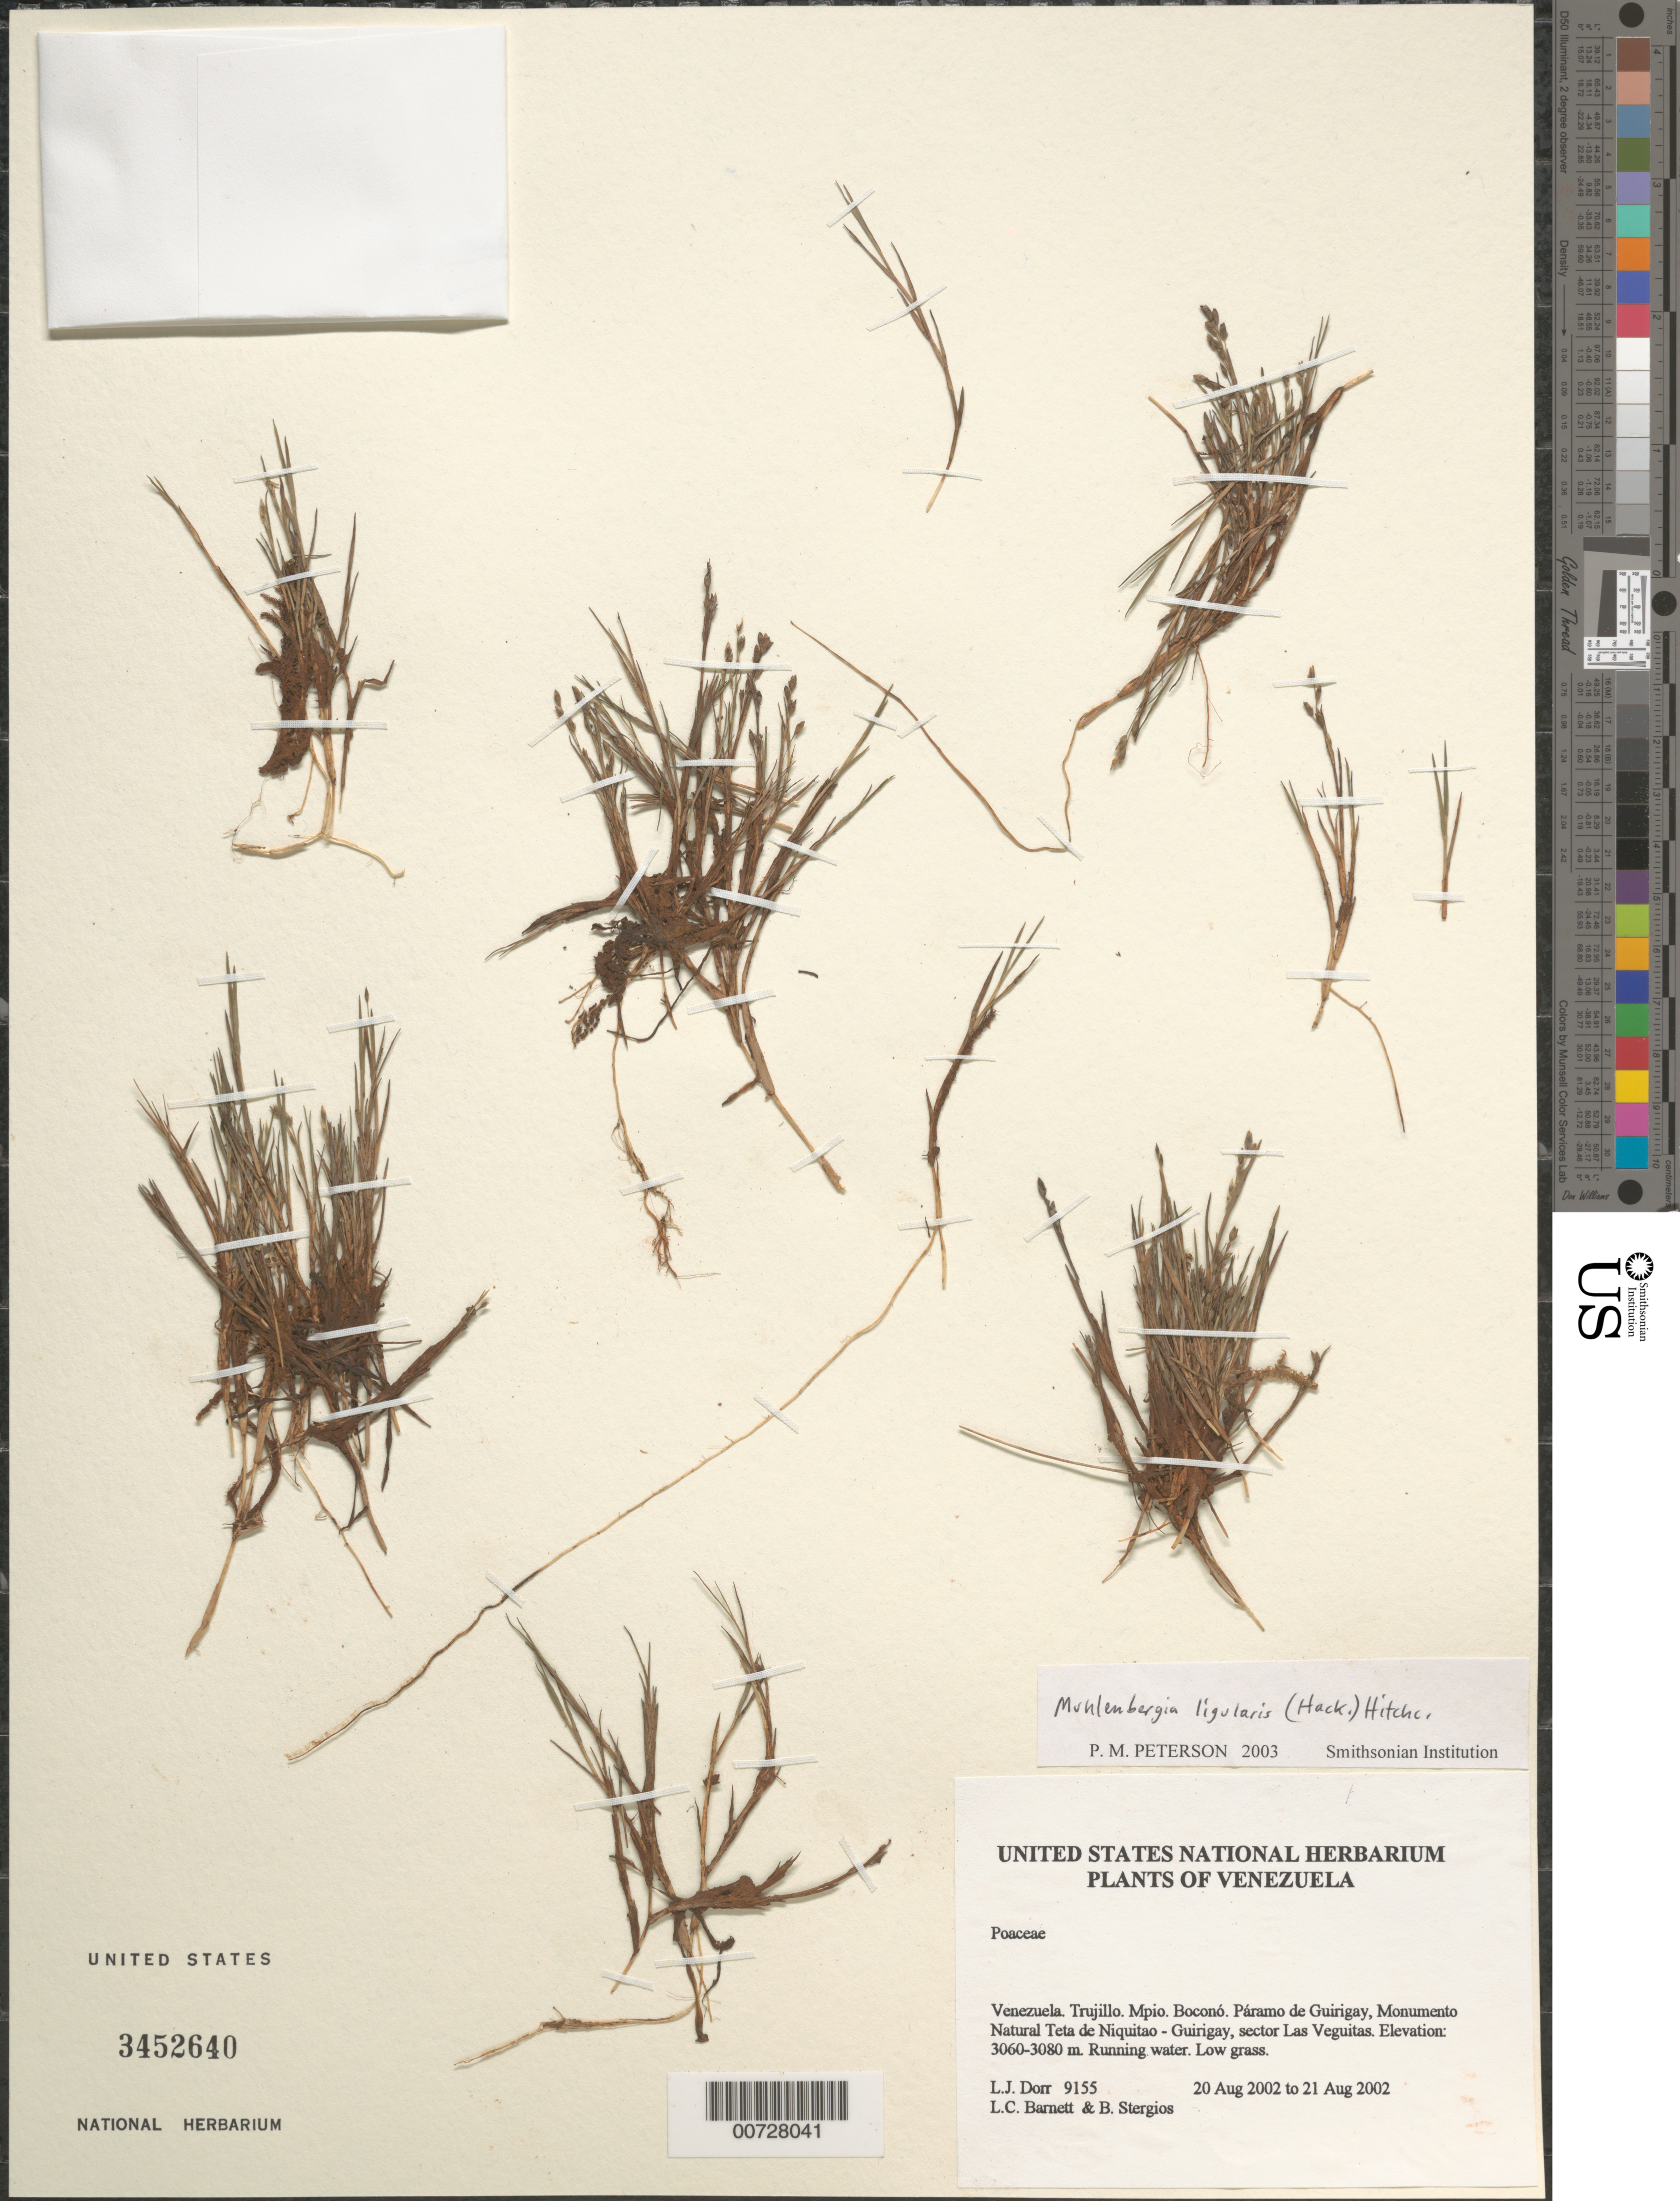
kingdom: Plantae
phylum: Tracheophyta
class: Liliopsida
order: Poales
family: Poaceae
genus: Muhlenbergia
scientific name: Muhlenbergia ligularis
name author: (Hack.) Hitchc.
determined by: Peterson, Paul M., (BOT), Smithsonian Institution - National Museum of Natural History (UNITED STATES)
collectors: L. J. Dorr, L. C. Barnett & B. G. Stergios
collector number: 9155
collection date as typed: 20 Aug 2002 to 21 Aug 2002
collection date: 2002-08-20/2002-08-21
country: Venezuela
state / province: Trujillo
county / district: Boconó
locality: Páramo de Guirigay, Monumento Natural Teta de Niquitao - Guirigay, sector Las Veguitas.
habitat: Running water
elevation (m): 3060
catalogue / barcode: US 3452640